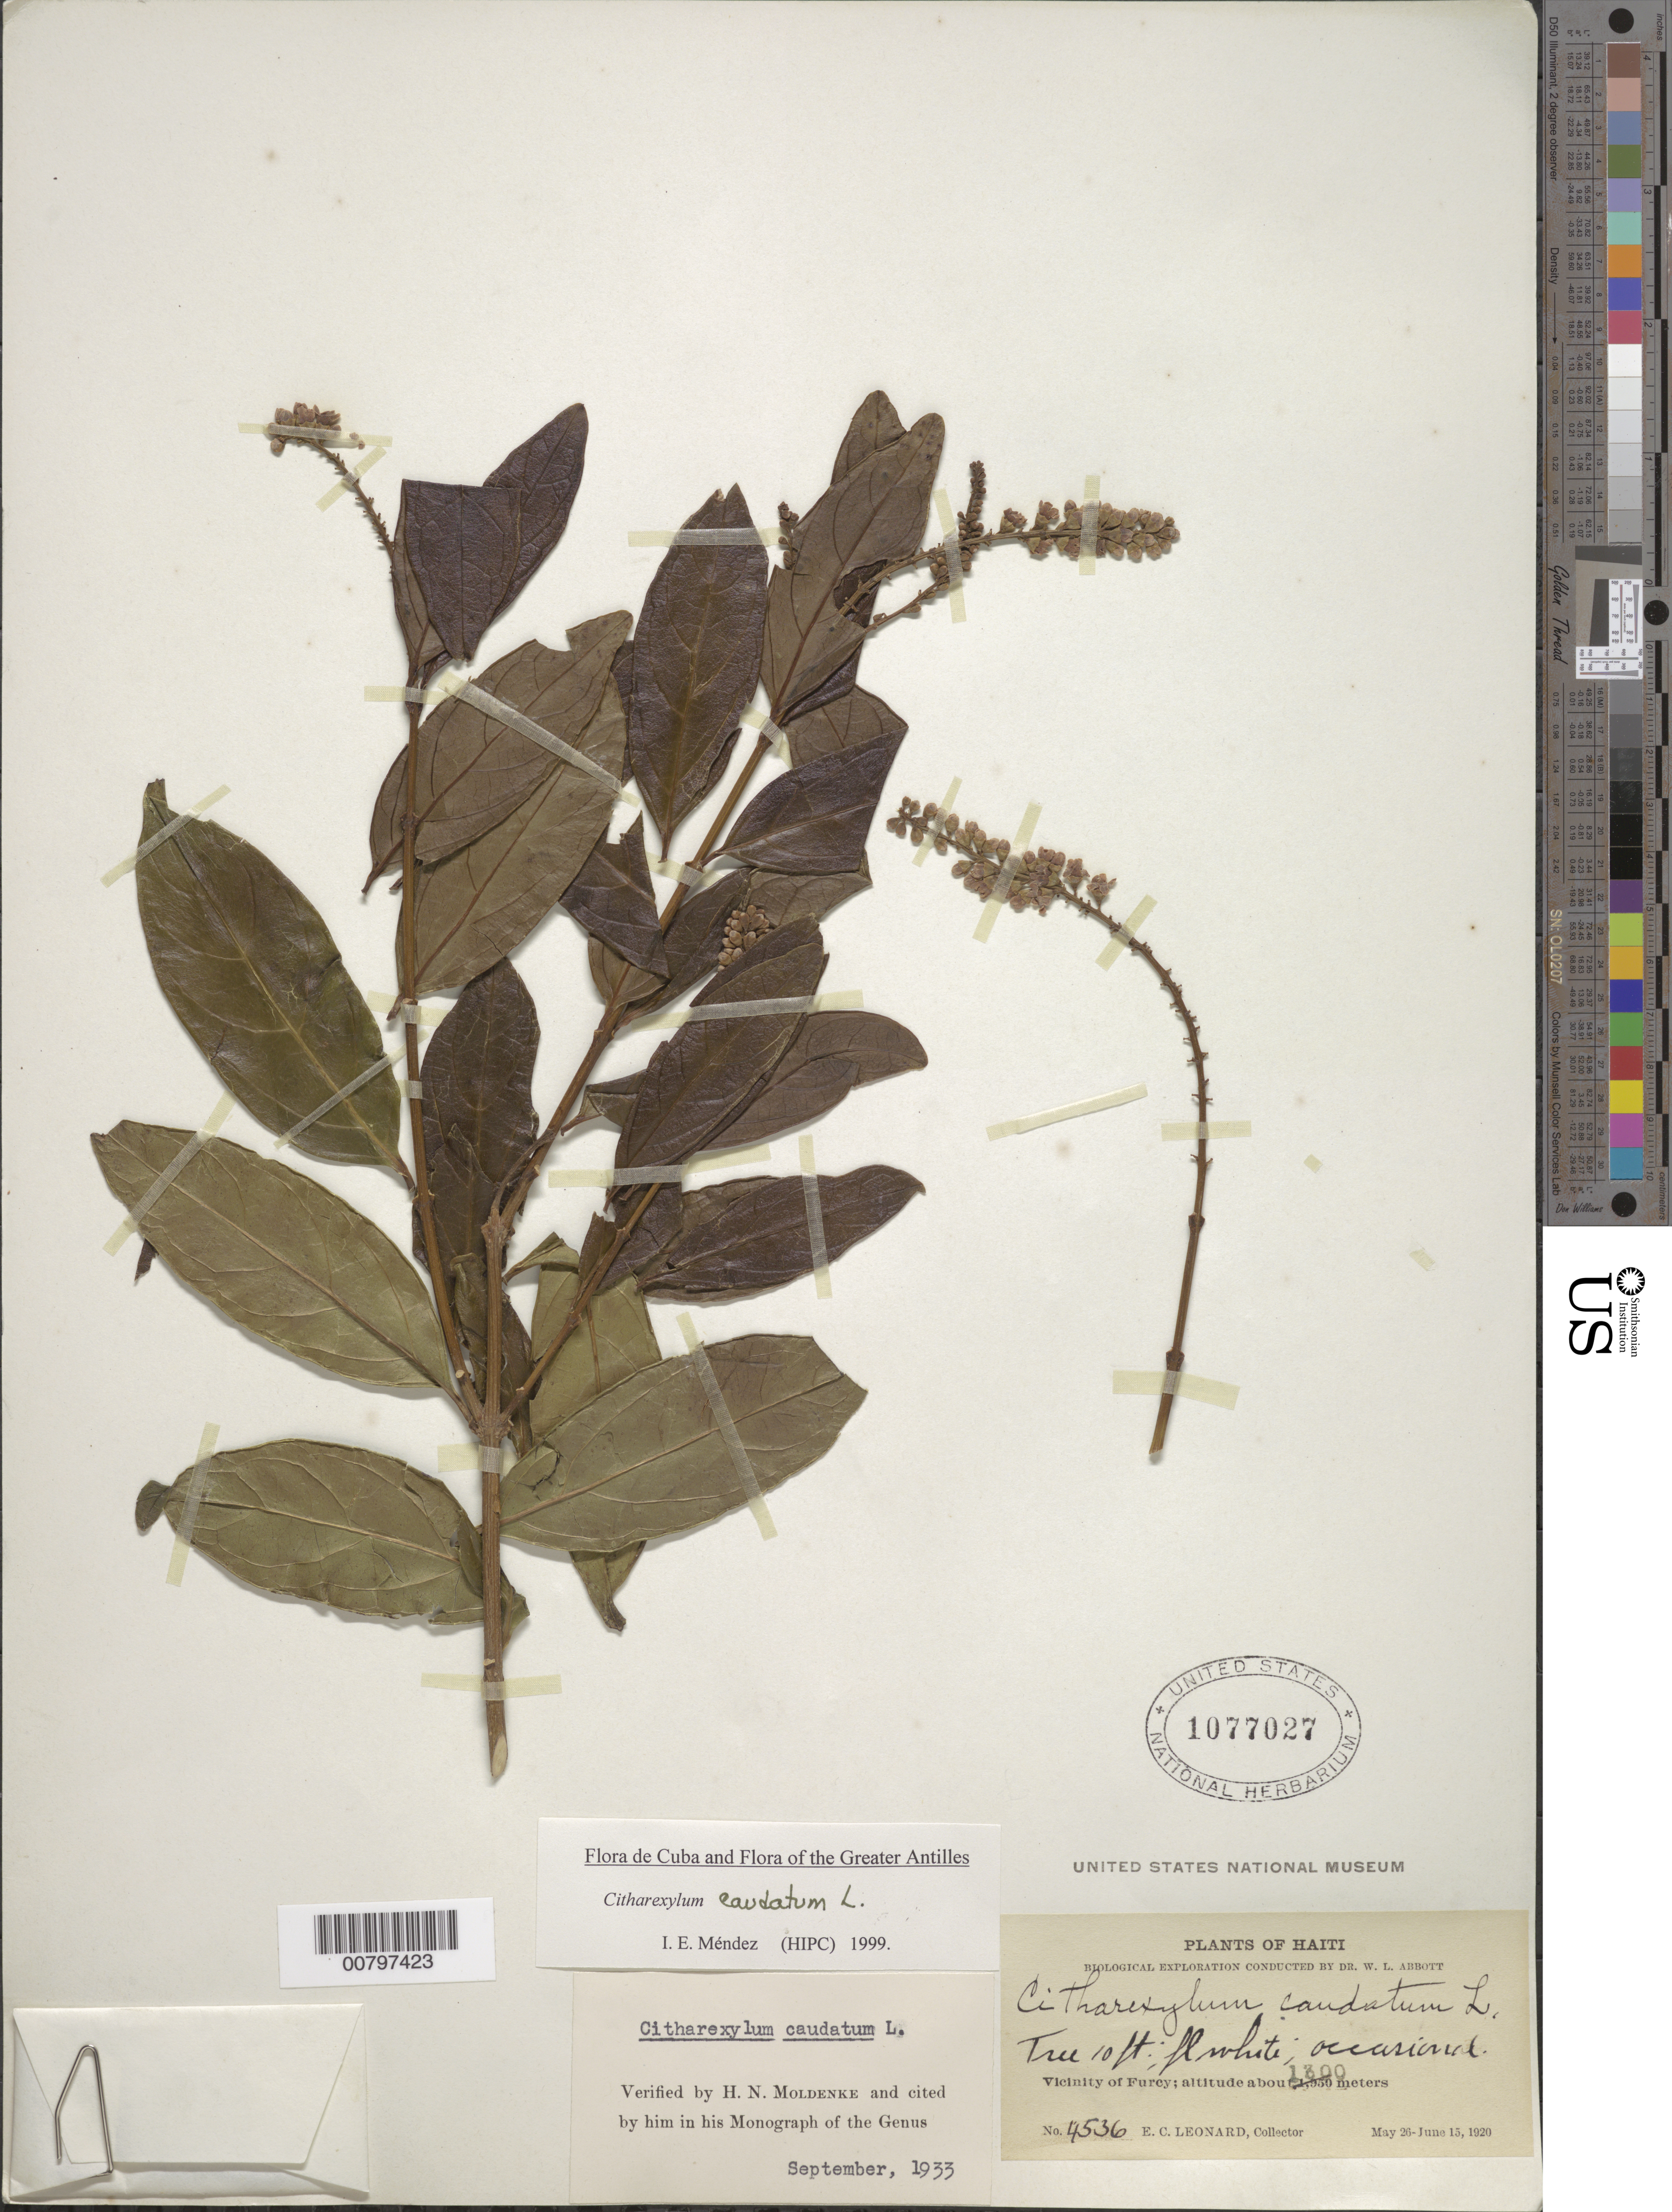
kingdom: Plantae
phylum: Tracheophyta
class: Magnoliopsida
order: Lamiales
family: Verbenaceae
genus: Citharexylum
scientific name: Citharexylum caudatum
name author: L.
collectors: E. C. Leonard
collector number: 4536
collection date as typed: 26 May 1920 to 15 Jun 1920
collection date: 1920-05-26/1920-06-15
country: Haiti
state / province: Ouest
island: Hispaniola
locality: Vicinity of Furcy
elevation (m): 1800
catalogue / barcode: US 1077027